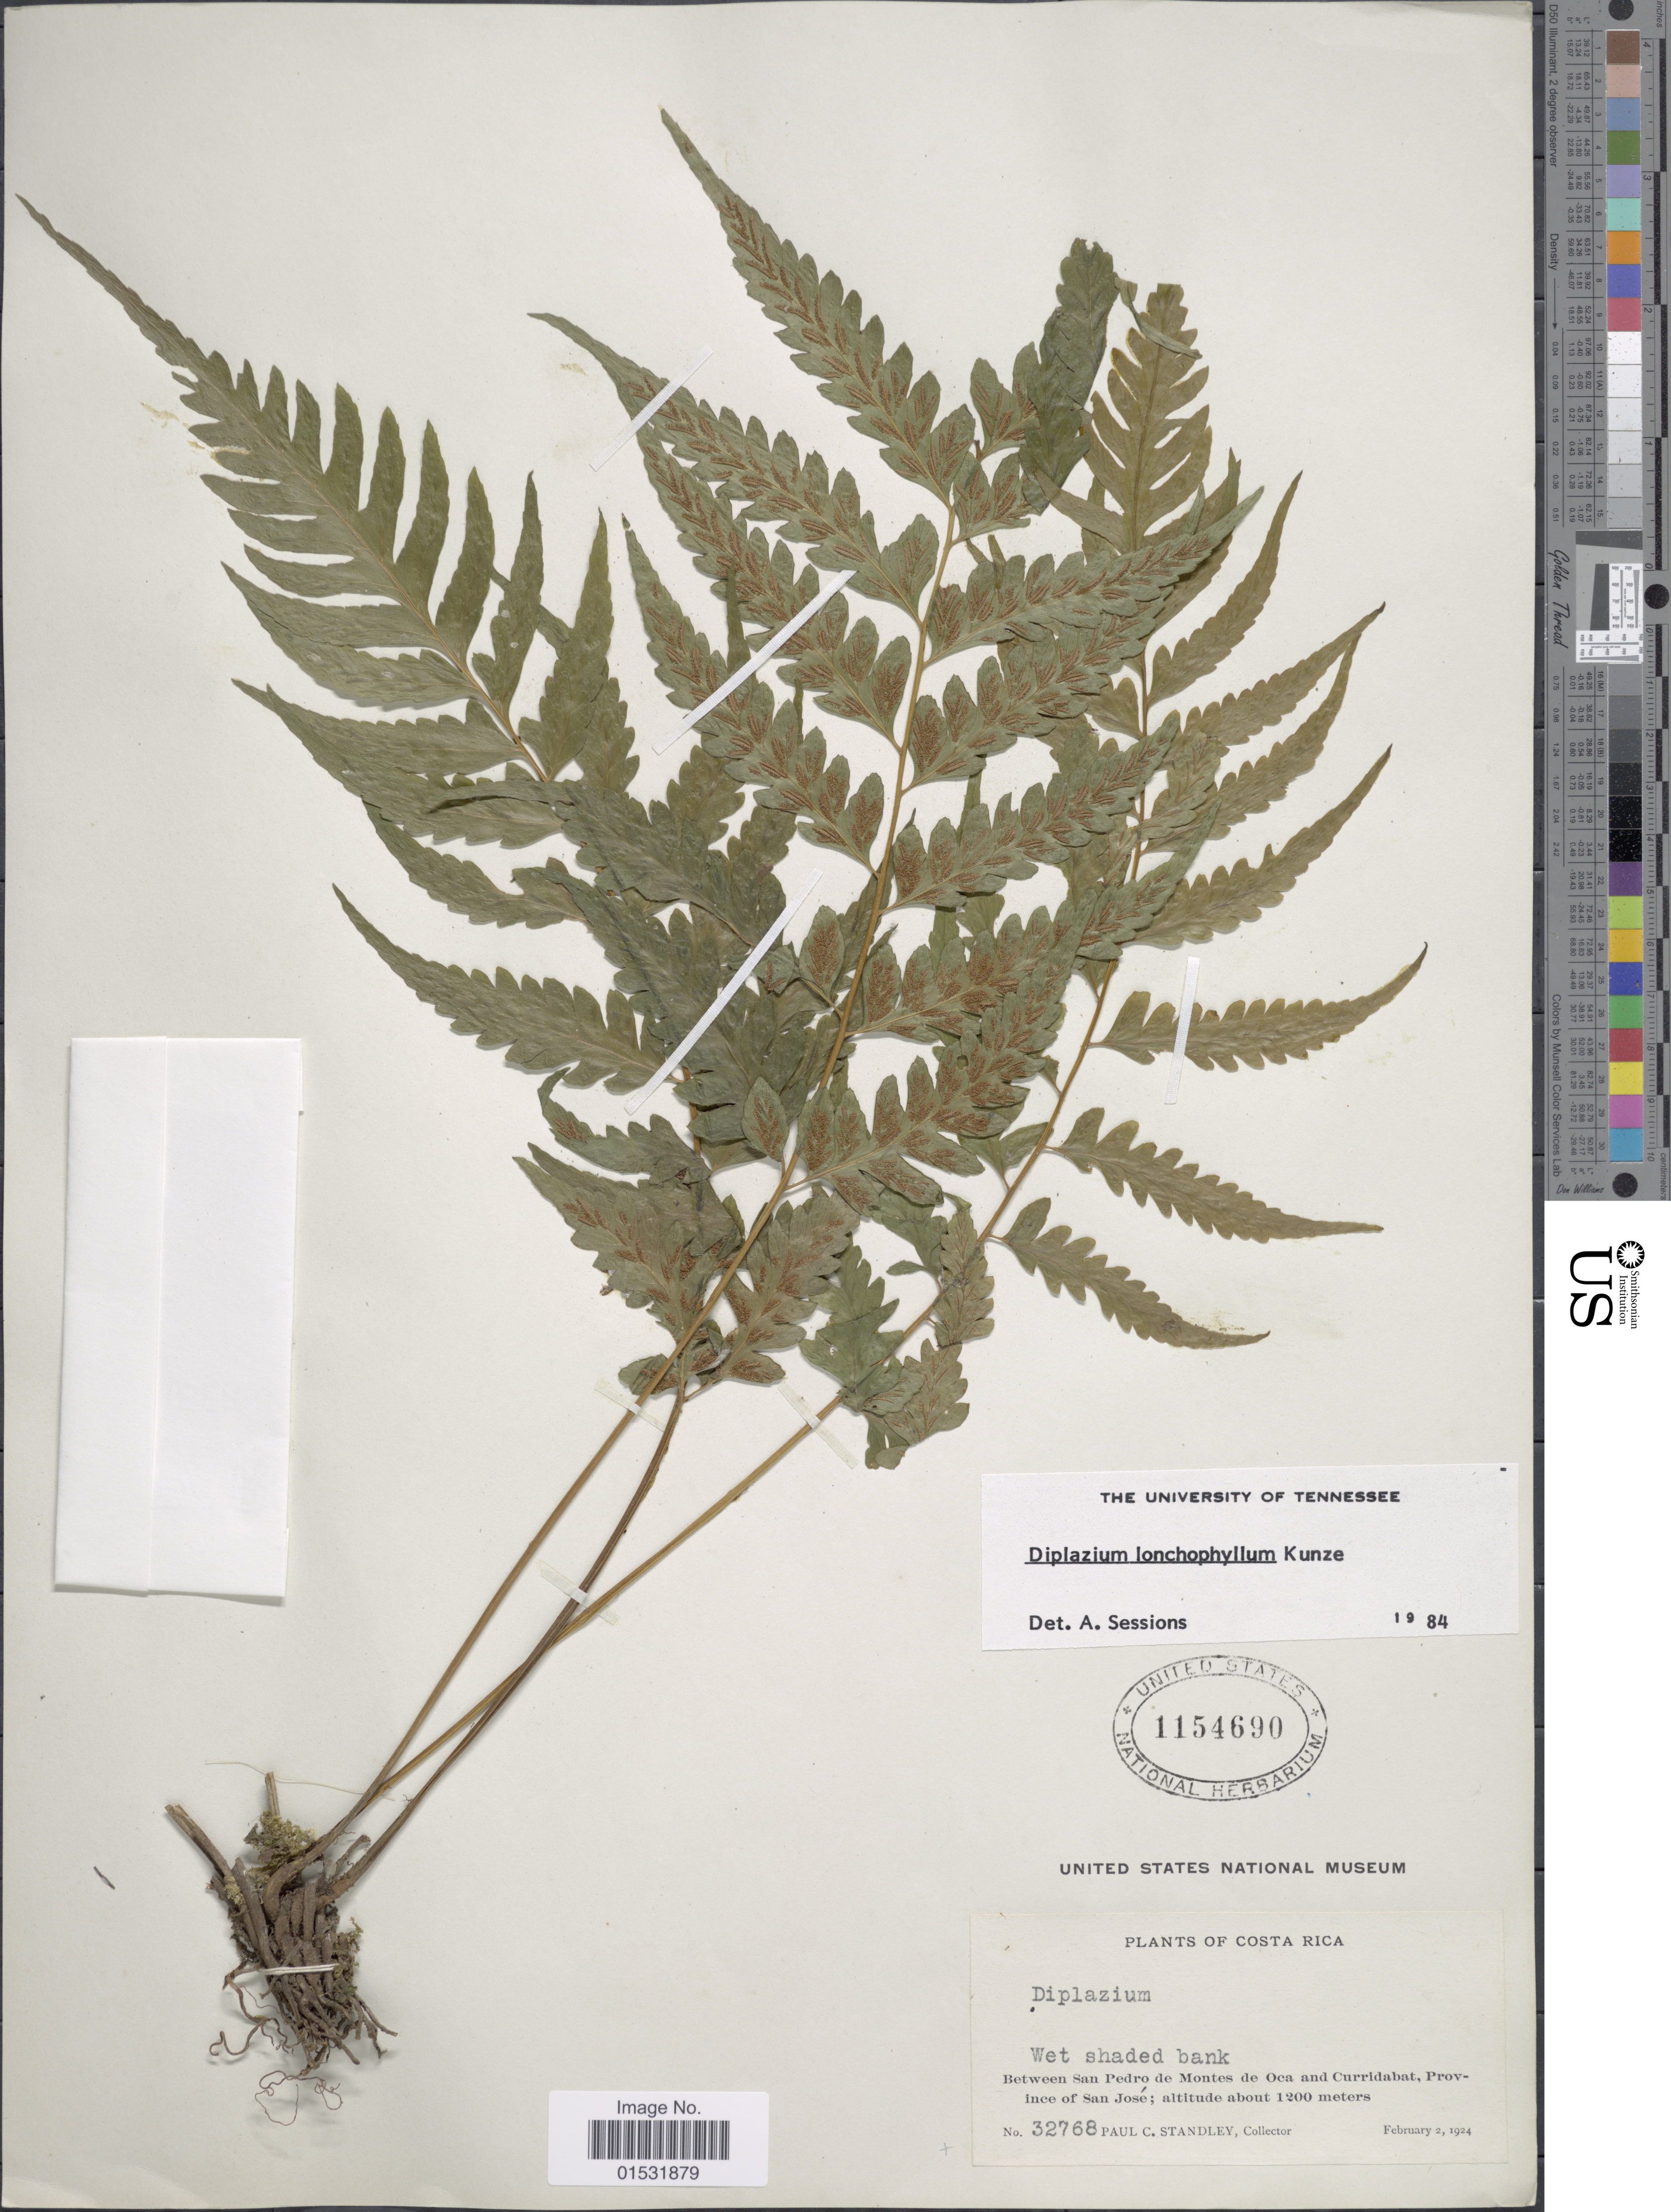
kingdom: Plantae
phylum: Tracheophyta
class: Polypodiopsida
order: Polypodiales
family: Athyriaceae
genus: Diplazium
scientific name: Diplazium lonchophyllum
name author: Kunze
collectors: P. C. Standley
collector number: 32678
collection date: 1924-02-02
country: Costa Rica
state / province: San José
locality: San Pedro de Montes de Oca and Curridabat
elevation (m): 1200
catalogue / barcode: US 1154690